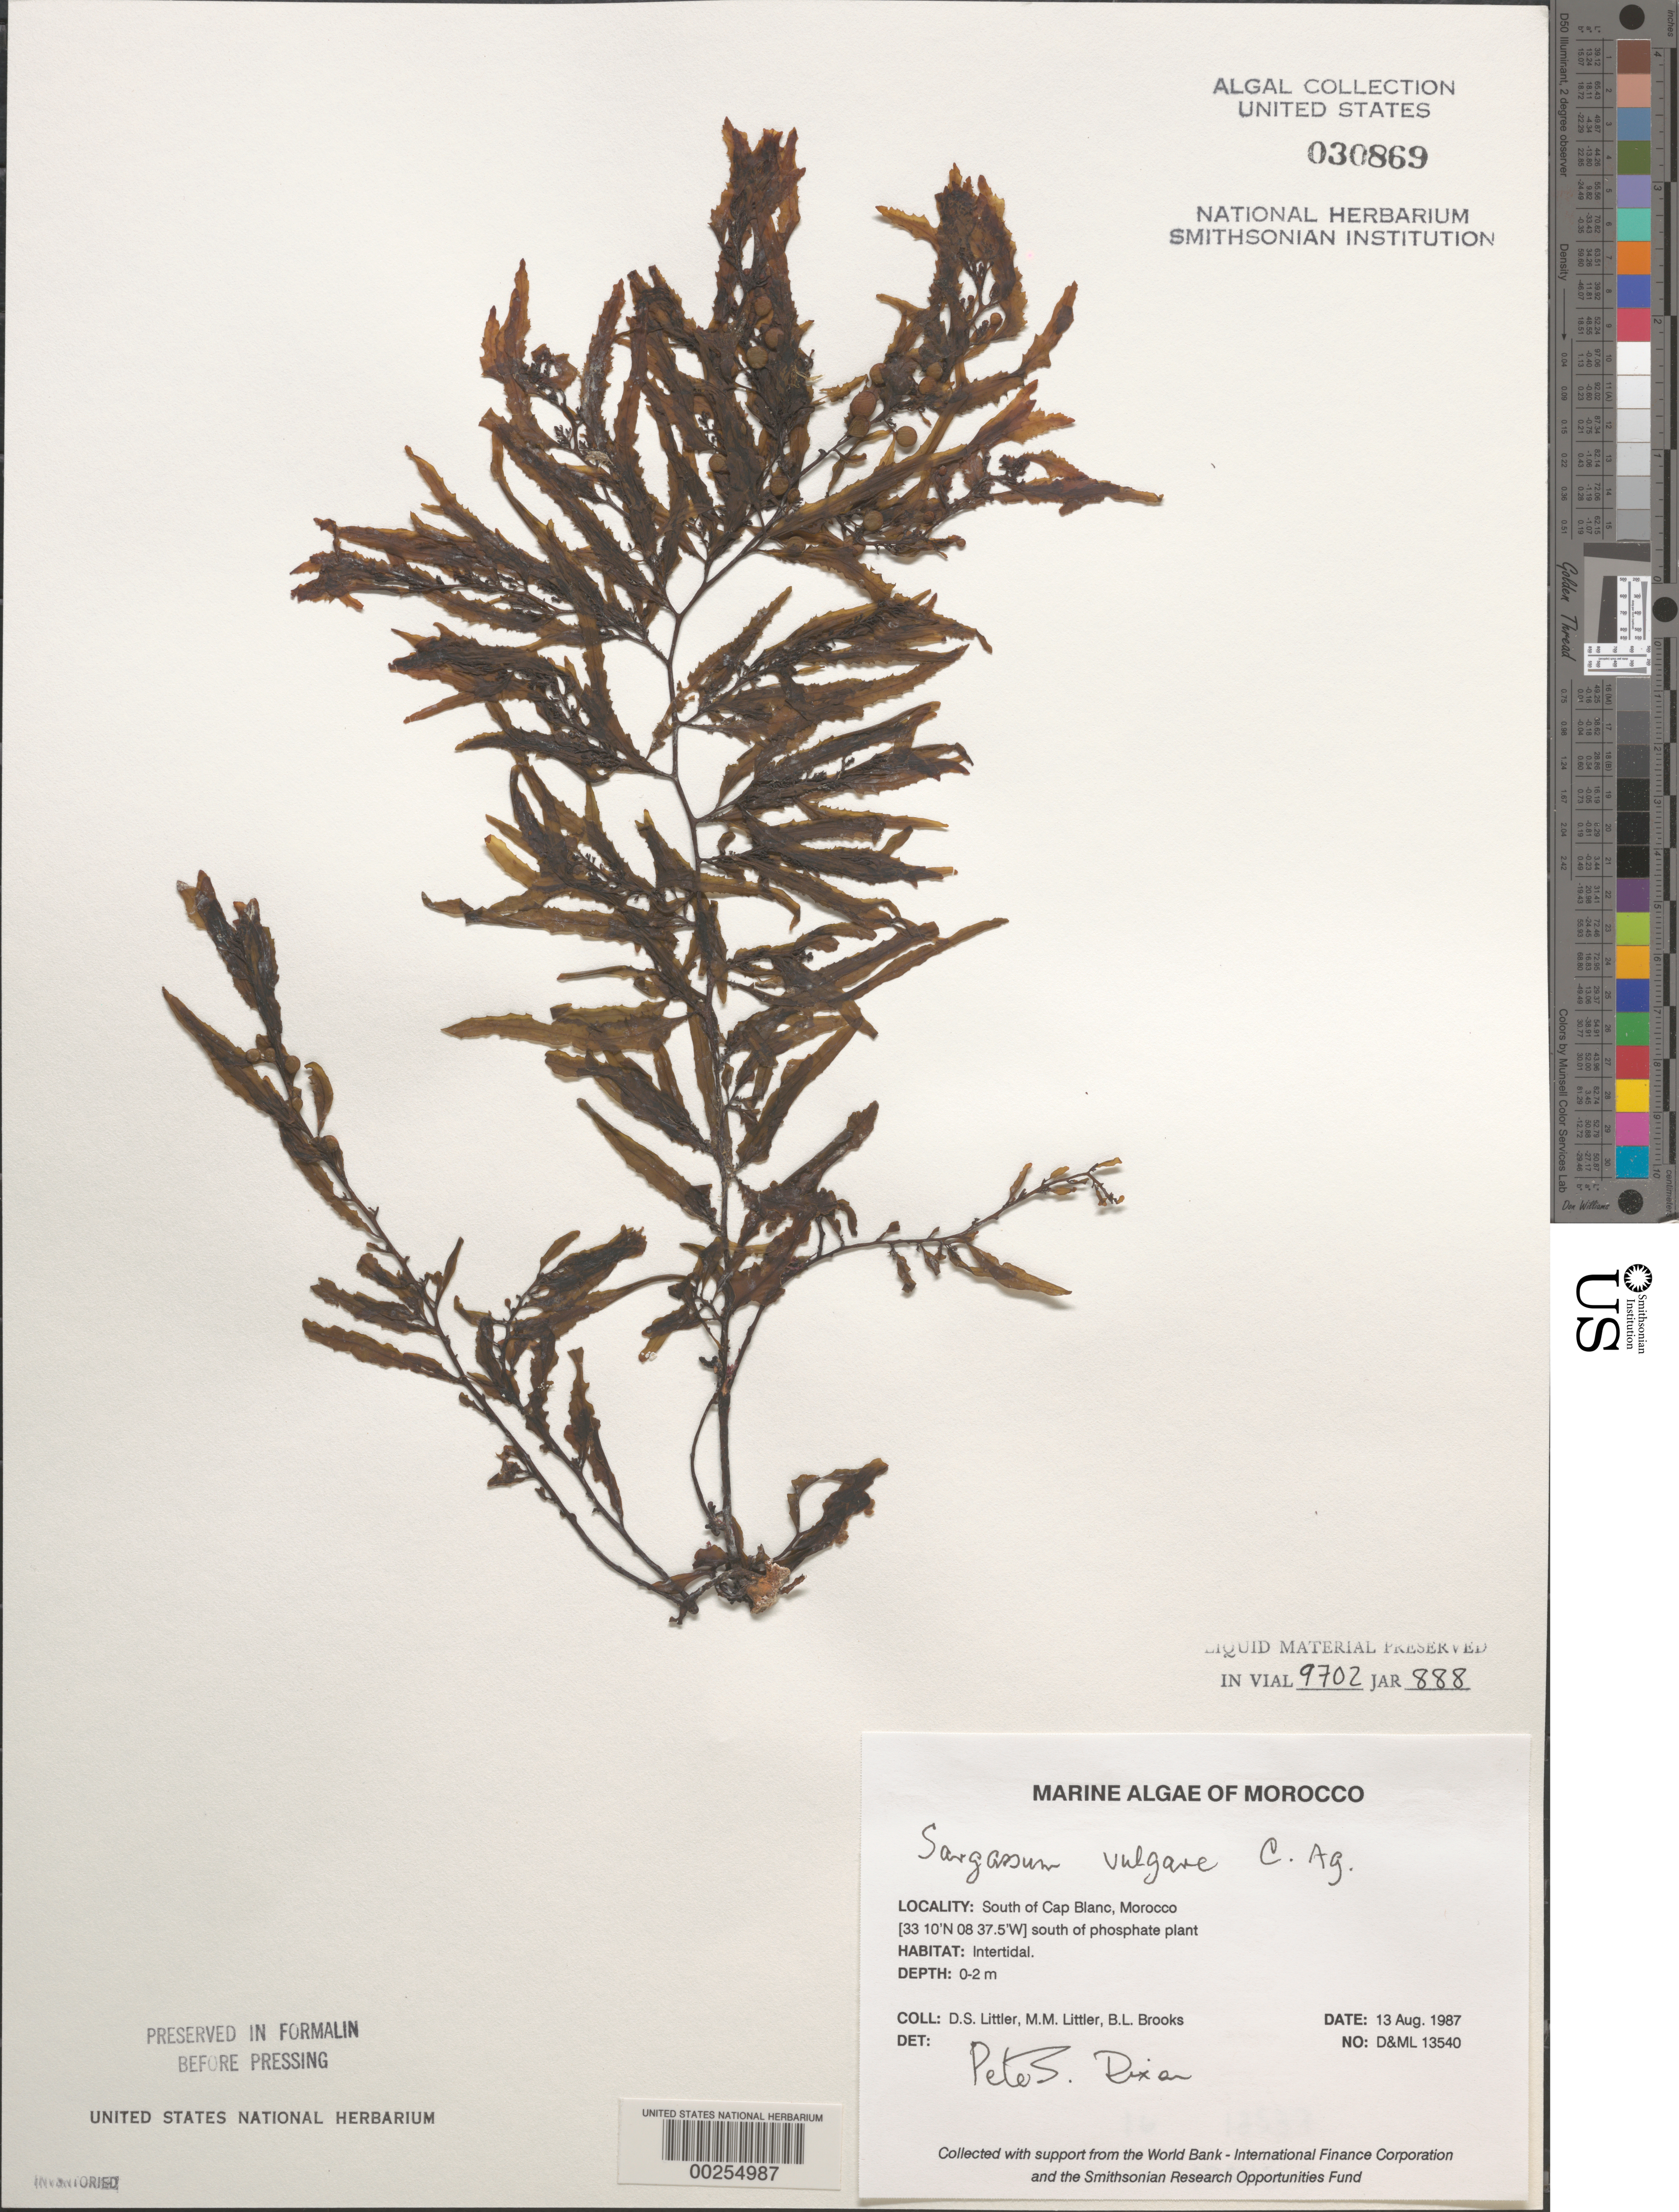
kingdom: Chromista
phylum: Ochrophyta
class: Phaeophyceae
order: Fucales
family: Sargassaceae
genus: Sargassum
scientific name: Sargassum vulgare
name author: C. Agardh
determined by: Dixon, P. S.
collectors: D. S. Littler, M. M. Littler & B. Brooks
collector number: D&ML 13540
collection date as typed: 13 Aug 1987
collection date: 1987-08-13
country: Morocco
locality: South of Cap Blanc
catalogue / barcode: US 30869